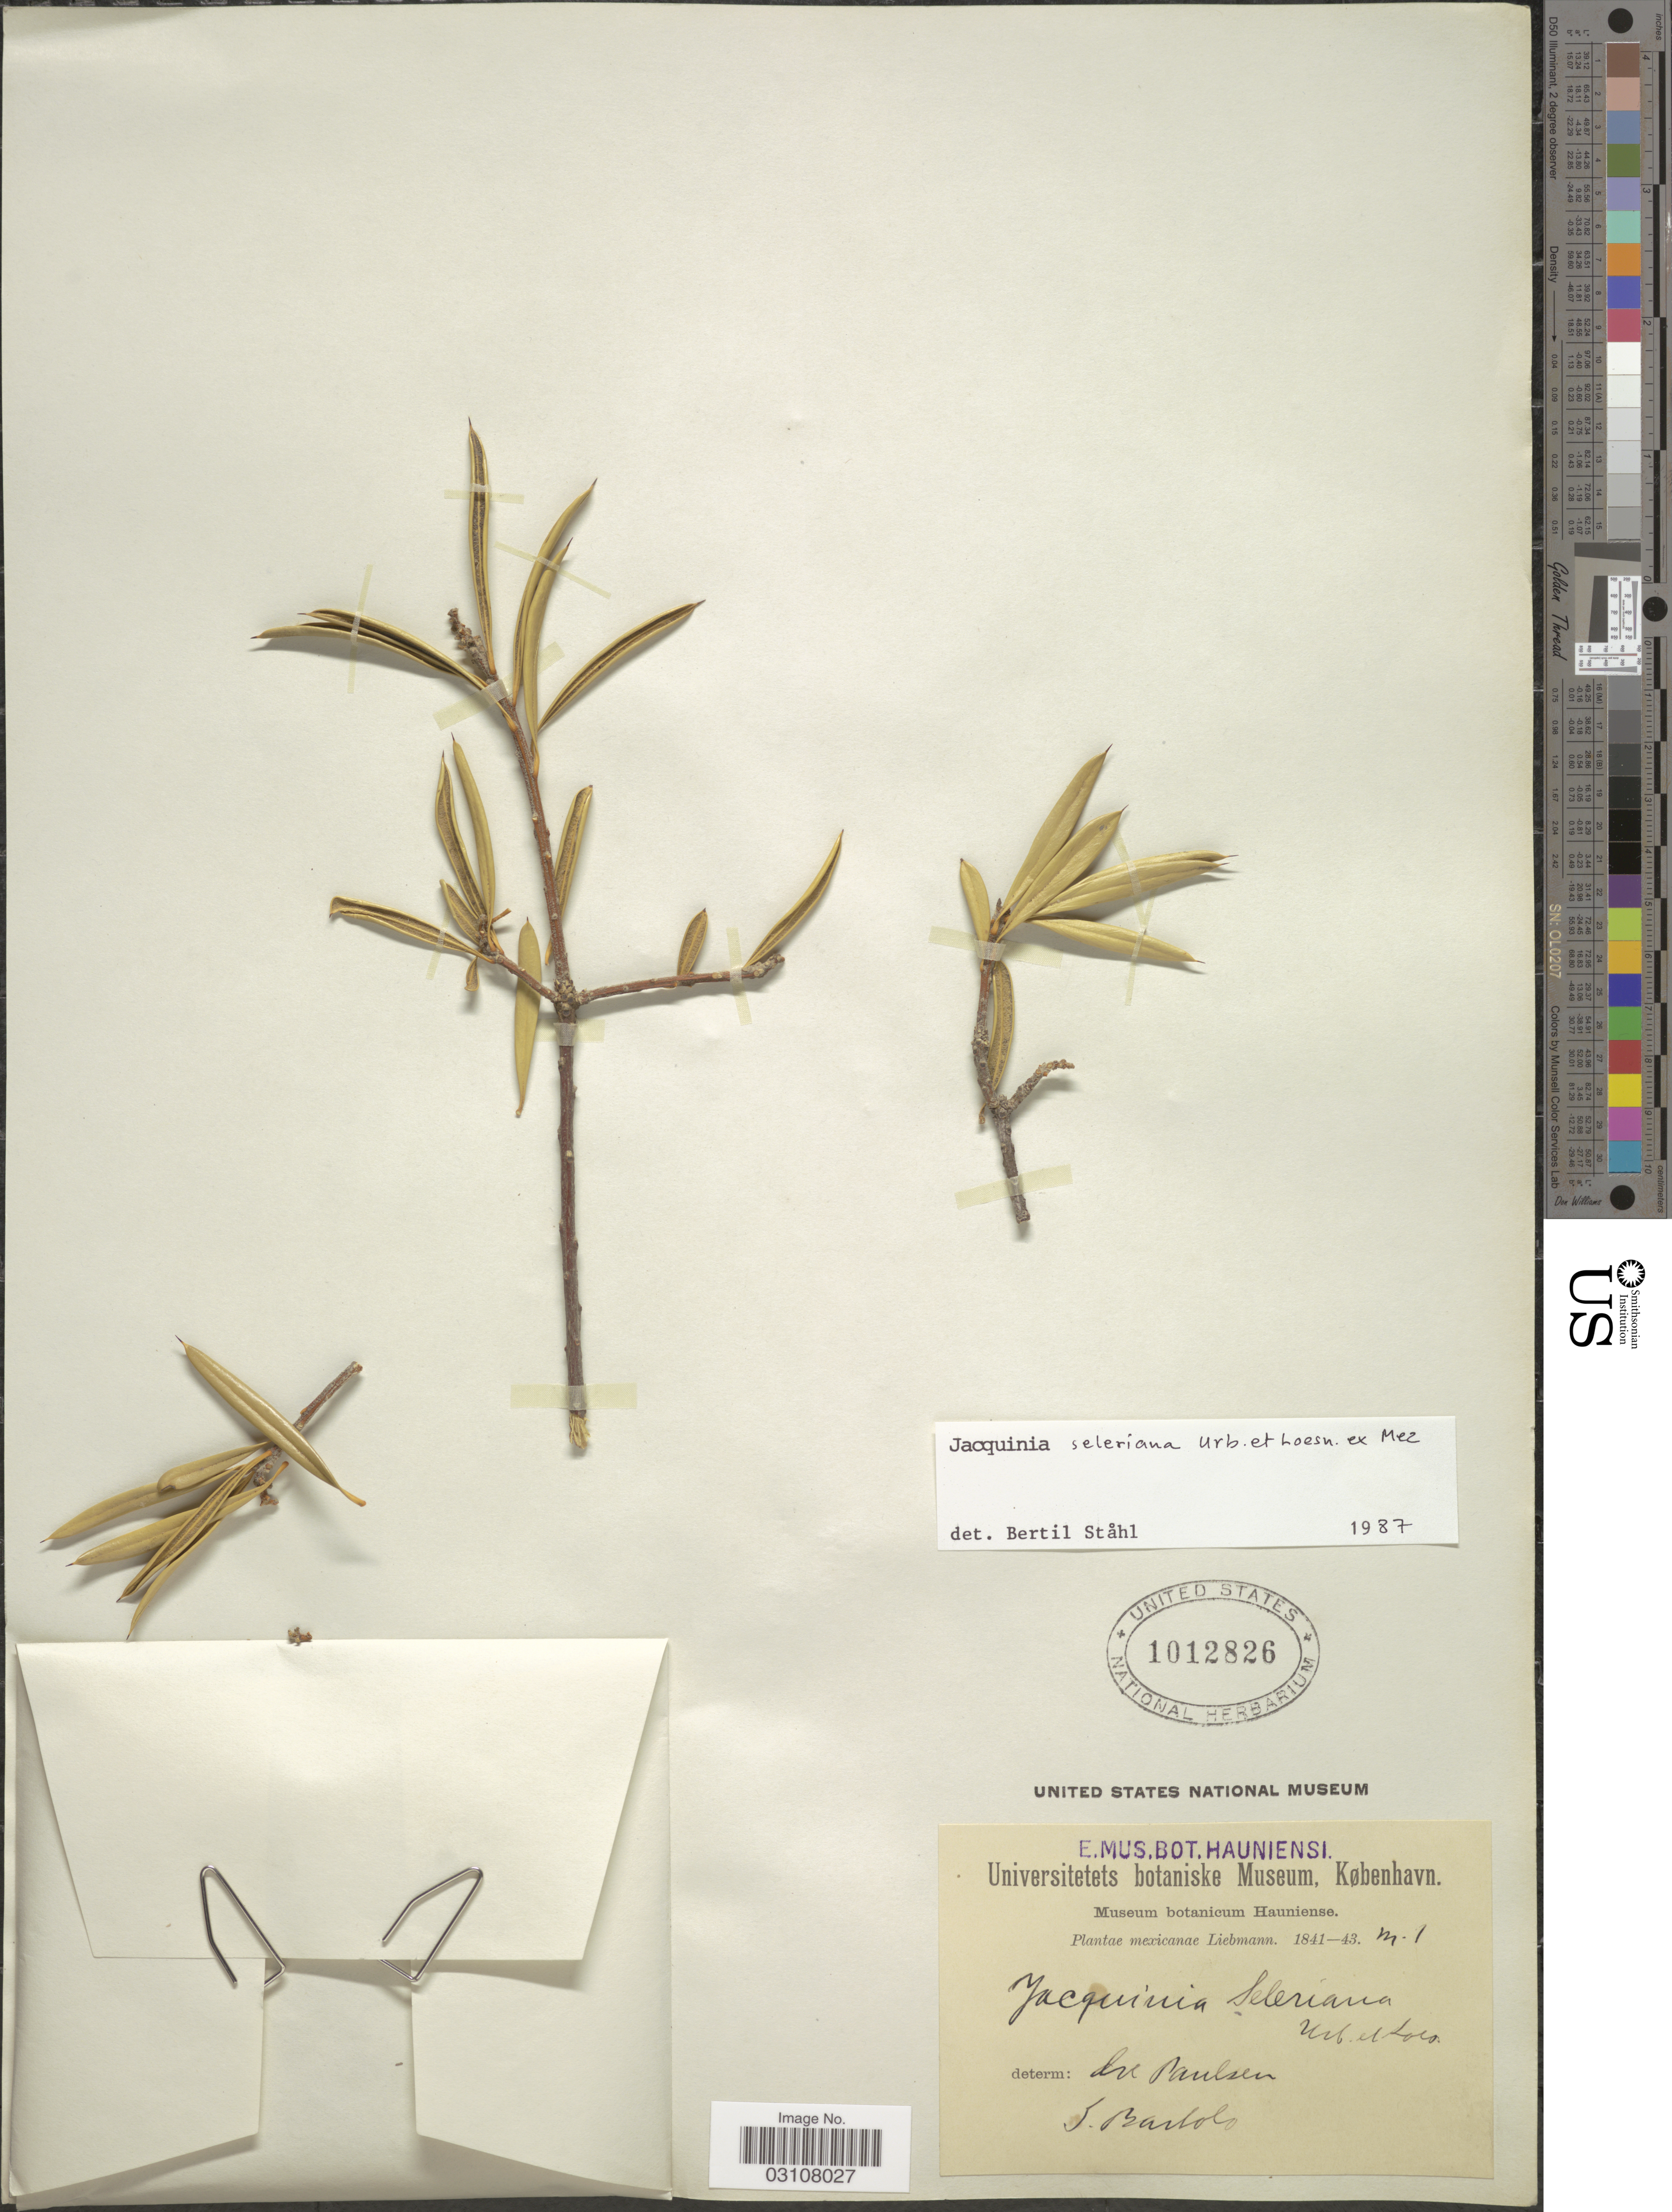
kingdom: Plantae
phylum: Tracheophyta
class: Magnoliopsida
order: Ericales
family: Primulaceae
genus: Jacquinia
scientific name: Jacquinia seleriana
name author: Urb. & Loes. ex Mez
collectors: Liebmann, --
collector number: m.1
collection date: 1841/1843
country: Mexico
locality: S. Bartolo.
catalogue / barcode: US 1012826